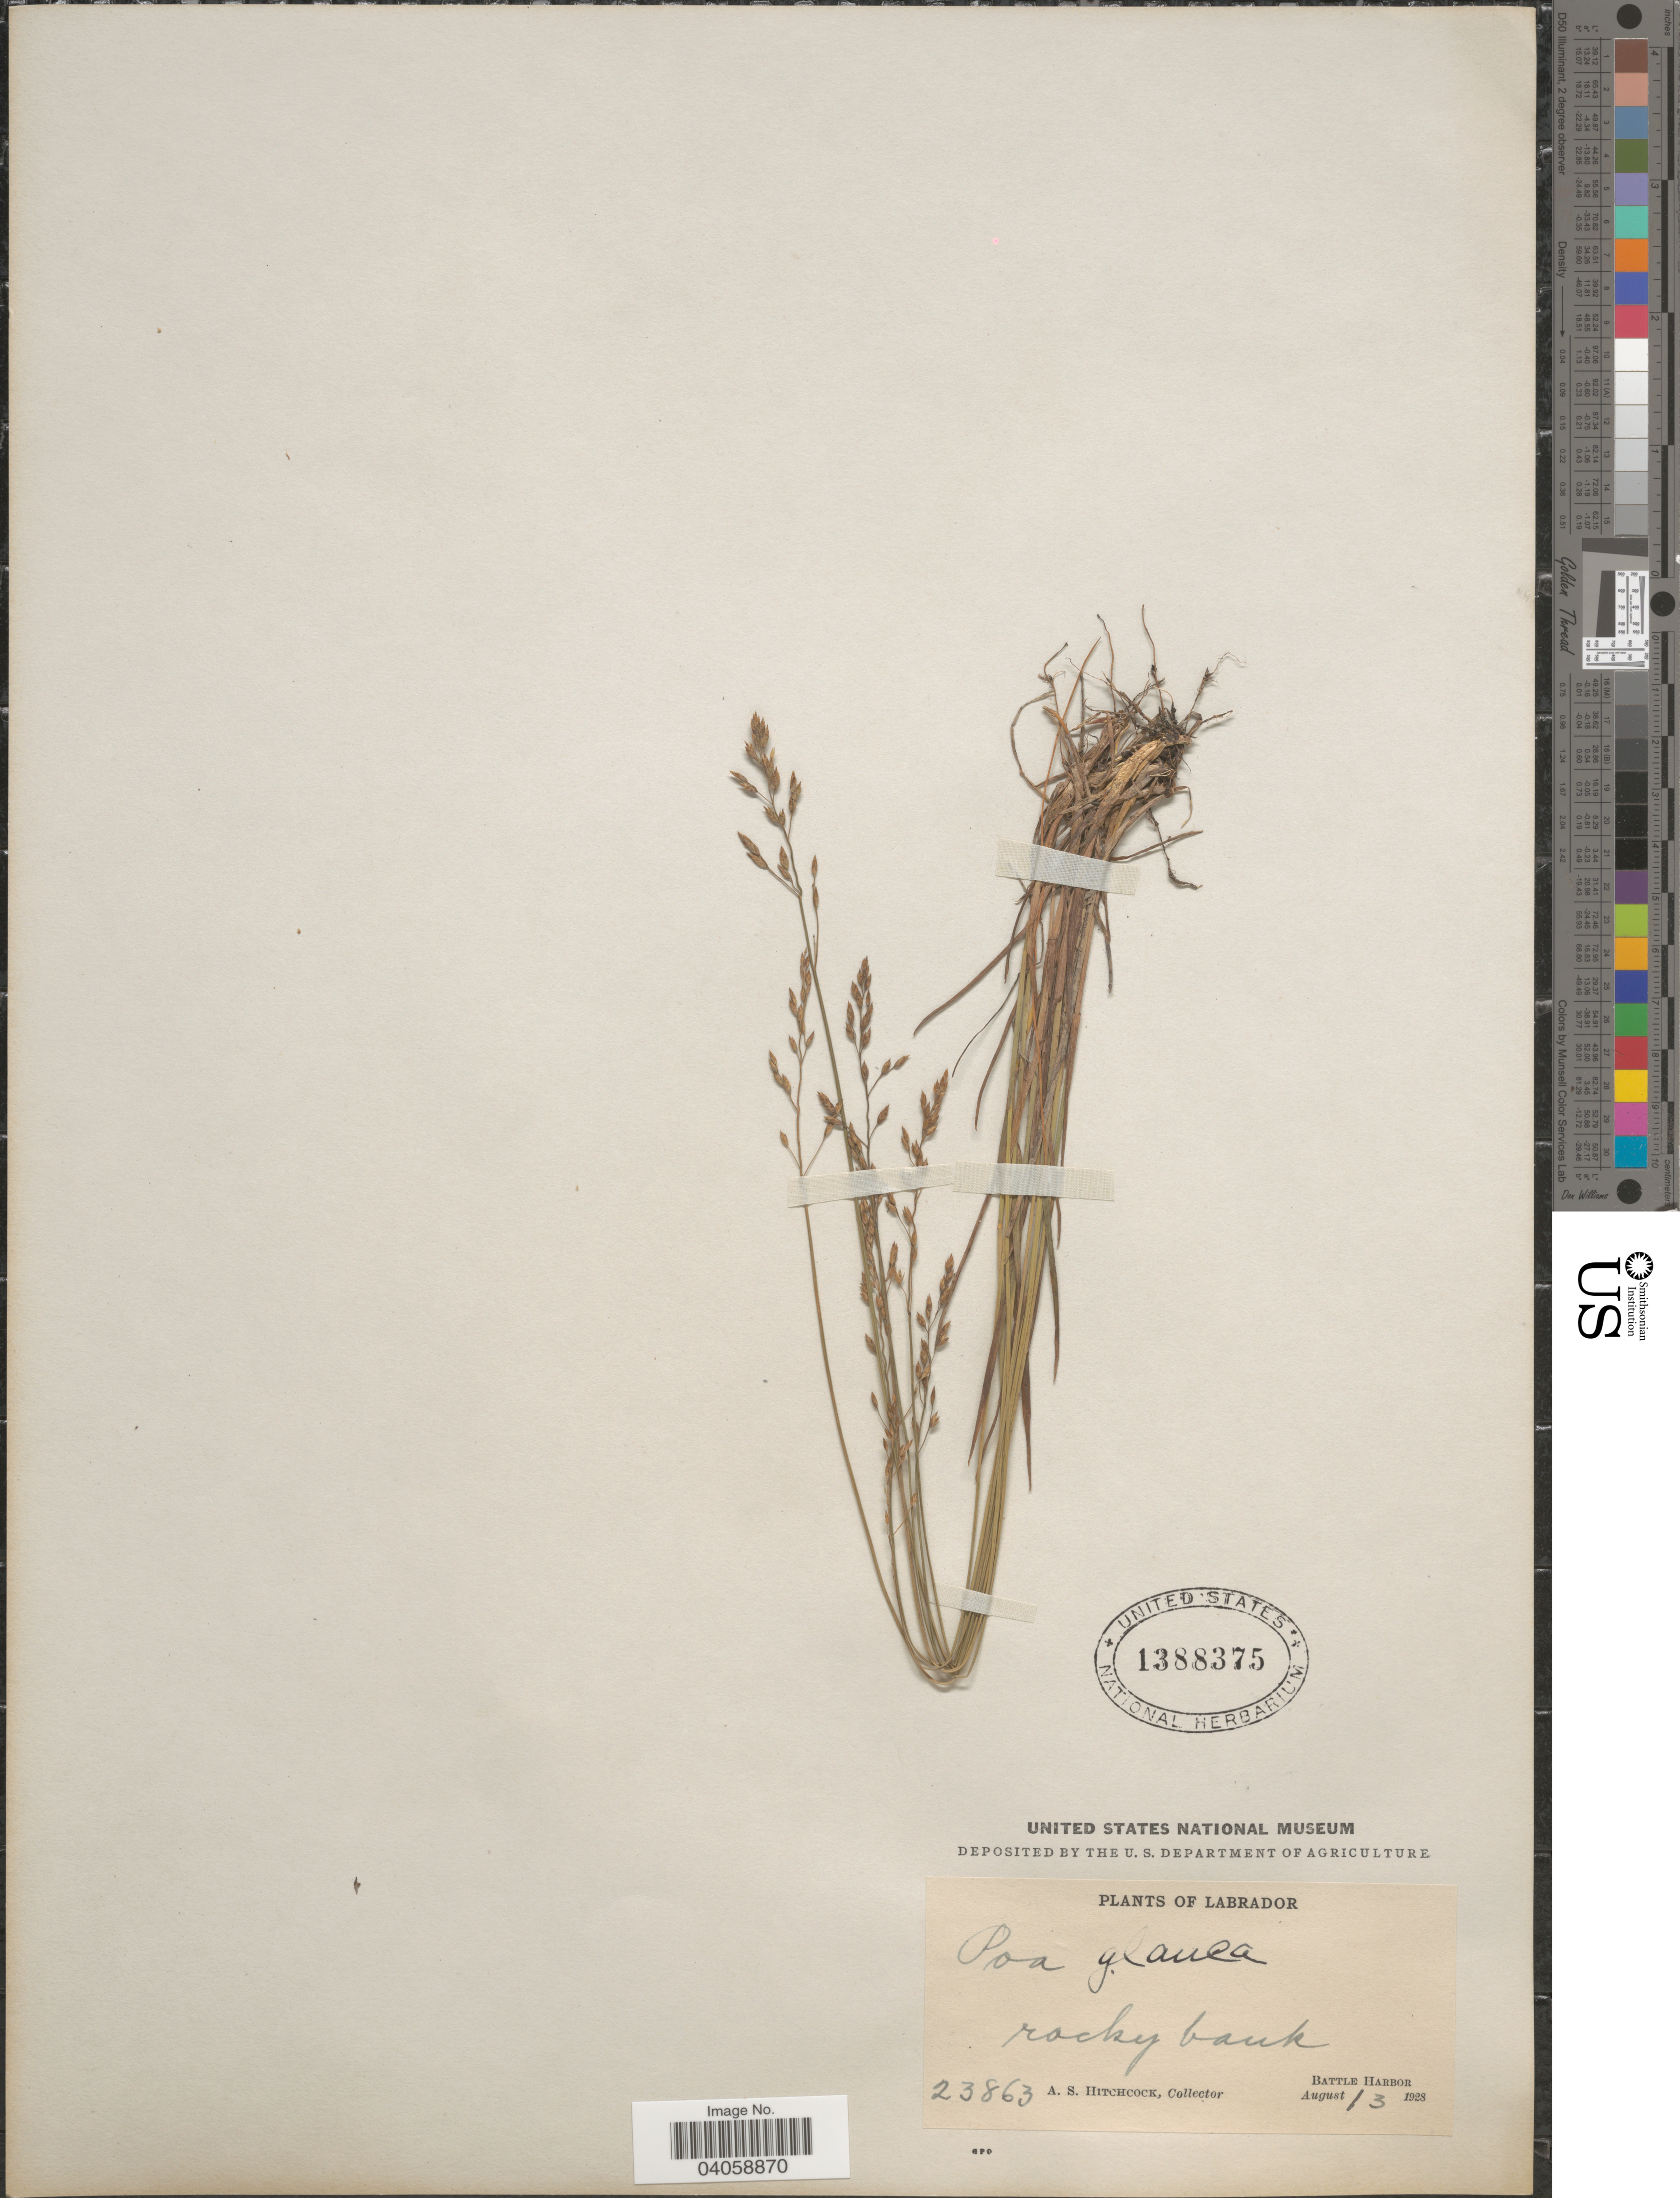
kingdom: Plantae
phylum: Tracheophyta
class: Liliopsida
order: Poales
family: Poaceae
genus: Poa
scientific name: Poa glauca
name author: Vahl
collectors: A. S. Hitchcock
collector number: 23863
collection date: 1928-08-13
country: Canada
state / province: Newfoundland and Labrador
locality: Labrador. Battle Harbor.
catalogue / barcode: US 1388375